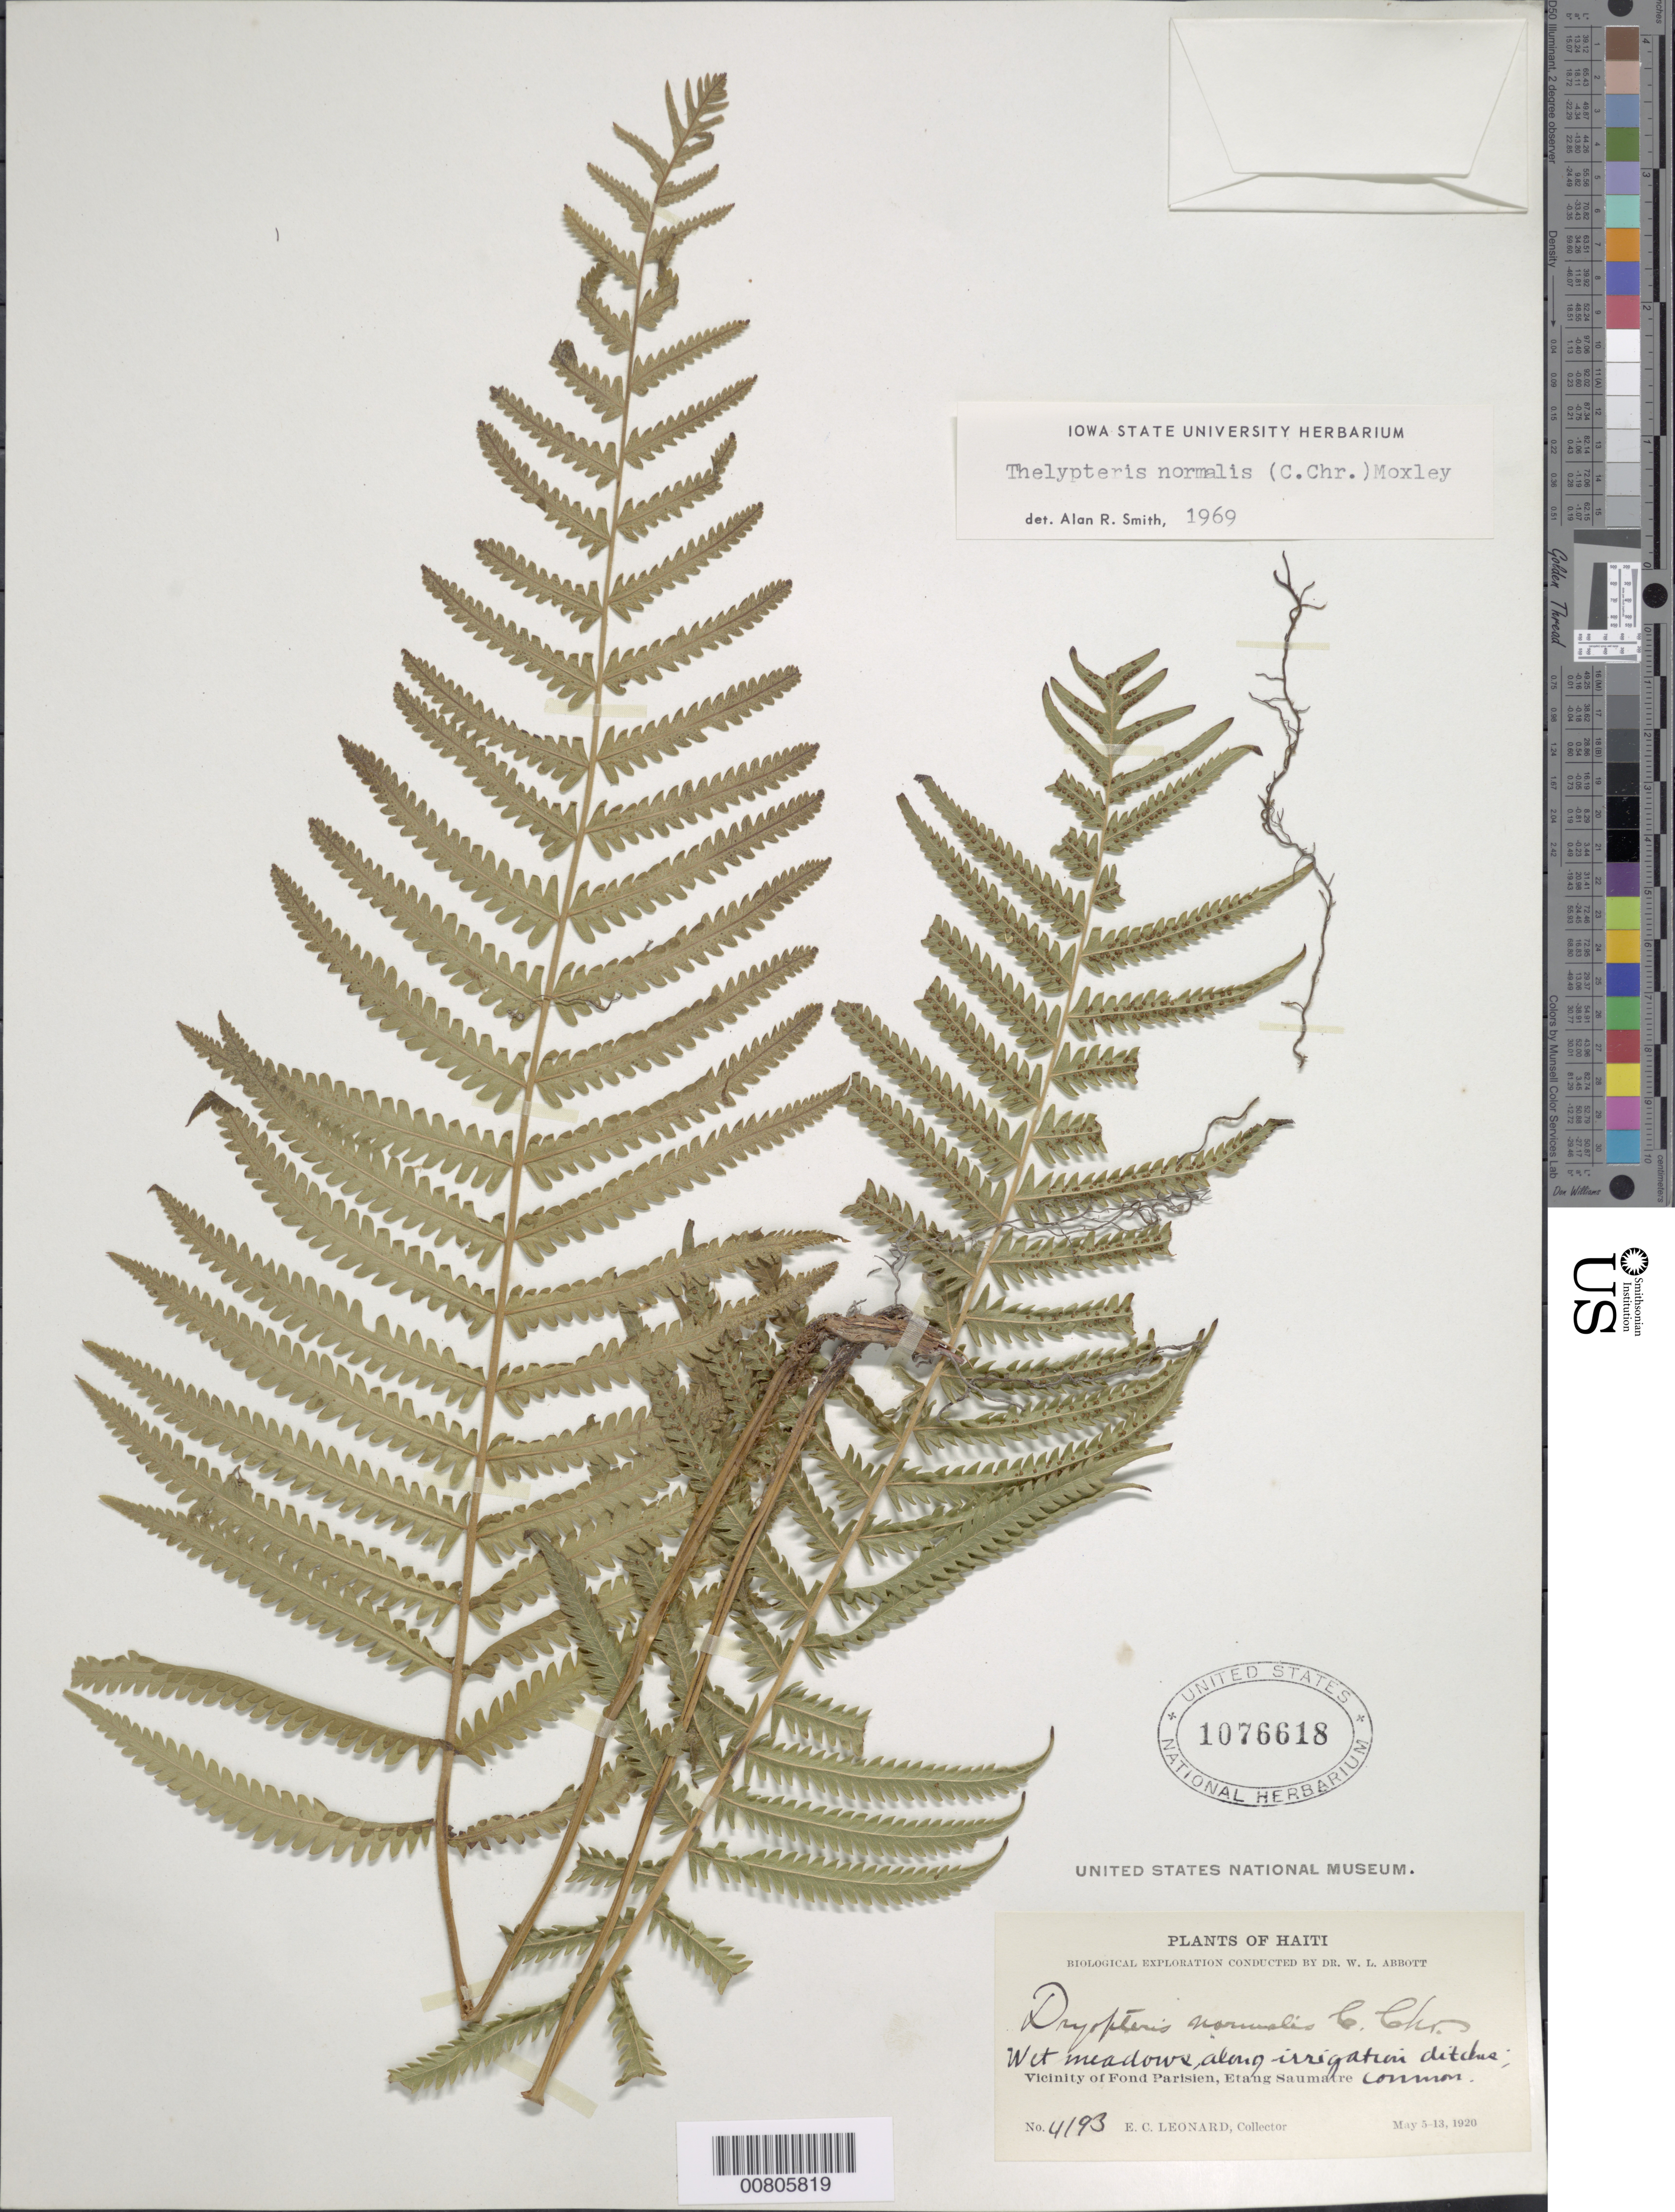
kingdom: Plantae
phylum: Tracheophyta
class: Polypodiopsida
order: Polypodiales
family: Thelypteridaceae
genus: Christella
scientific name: Christella kunthii comb. ined.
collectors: E. C. Leonard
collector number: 4193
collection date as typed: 05 May 1920 to 13 May 1920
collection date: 1920-05-05/1920-05-13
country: Haiti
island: Hispaniola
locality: Étang Saumatre, vicinity Fond Parisien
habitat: Wet meadows along irrigation ditches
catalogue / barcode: US 1076618